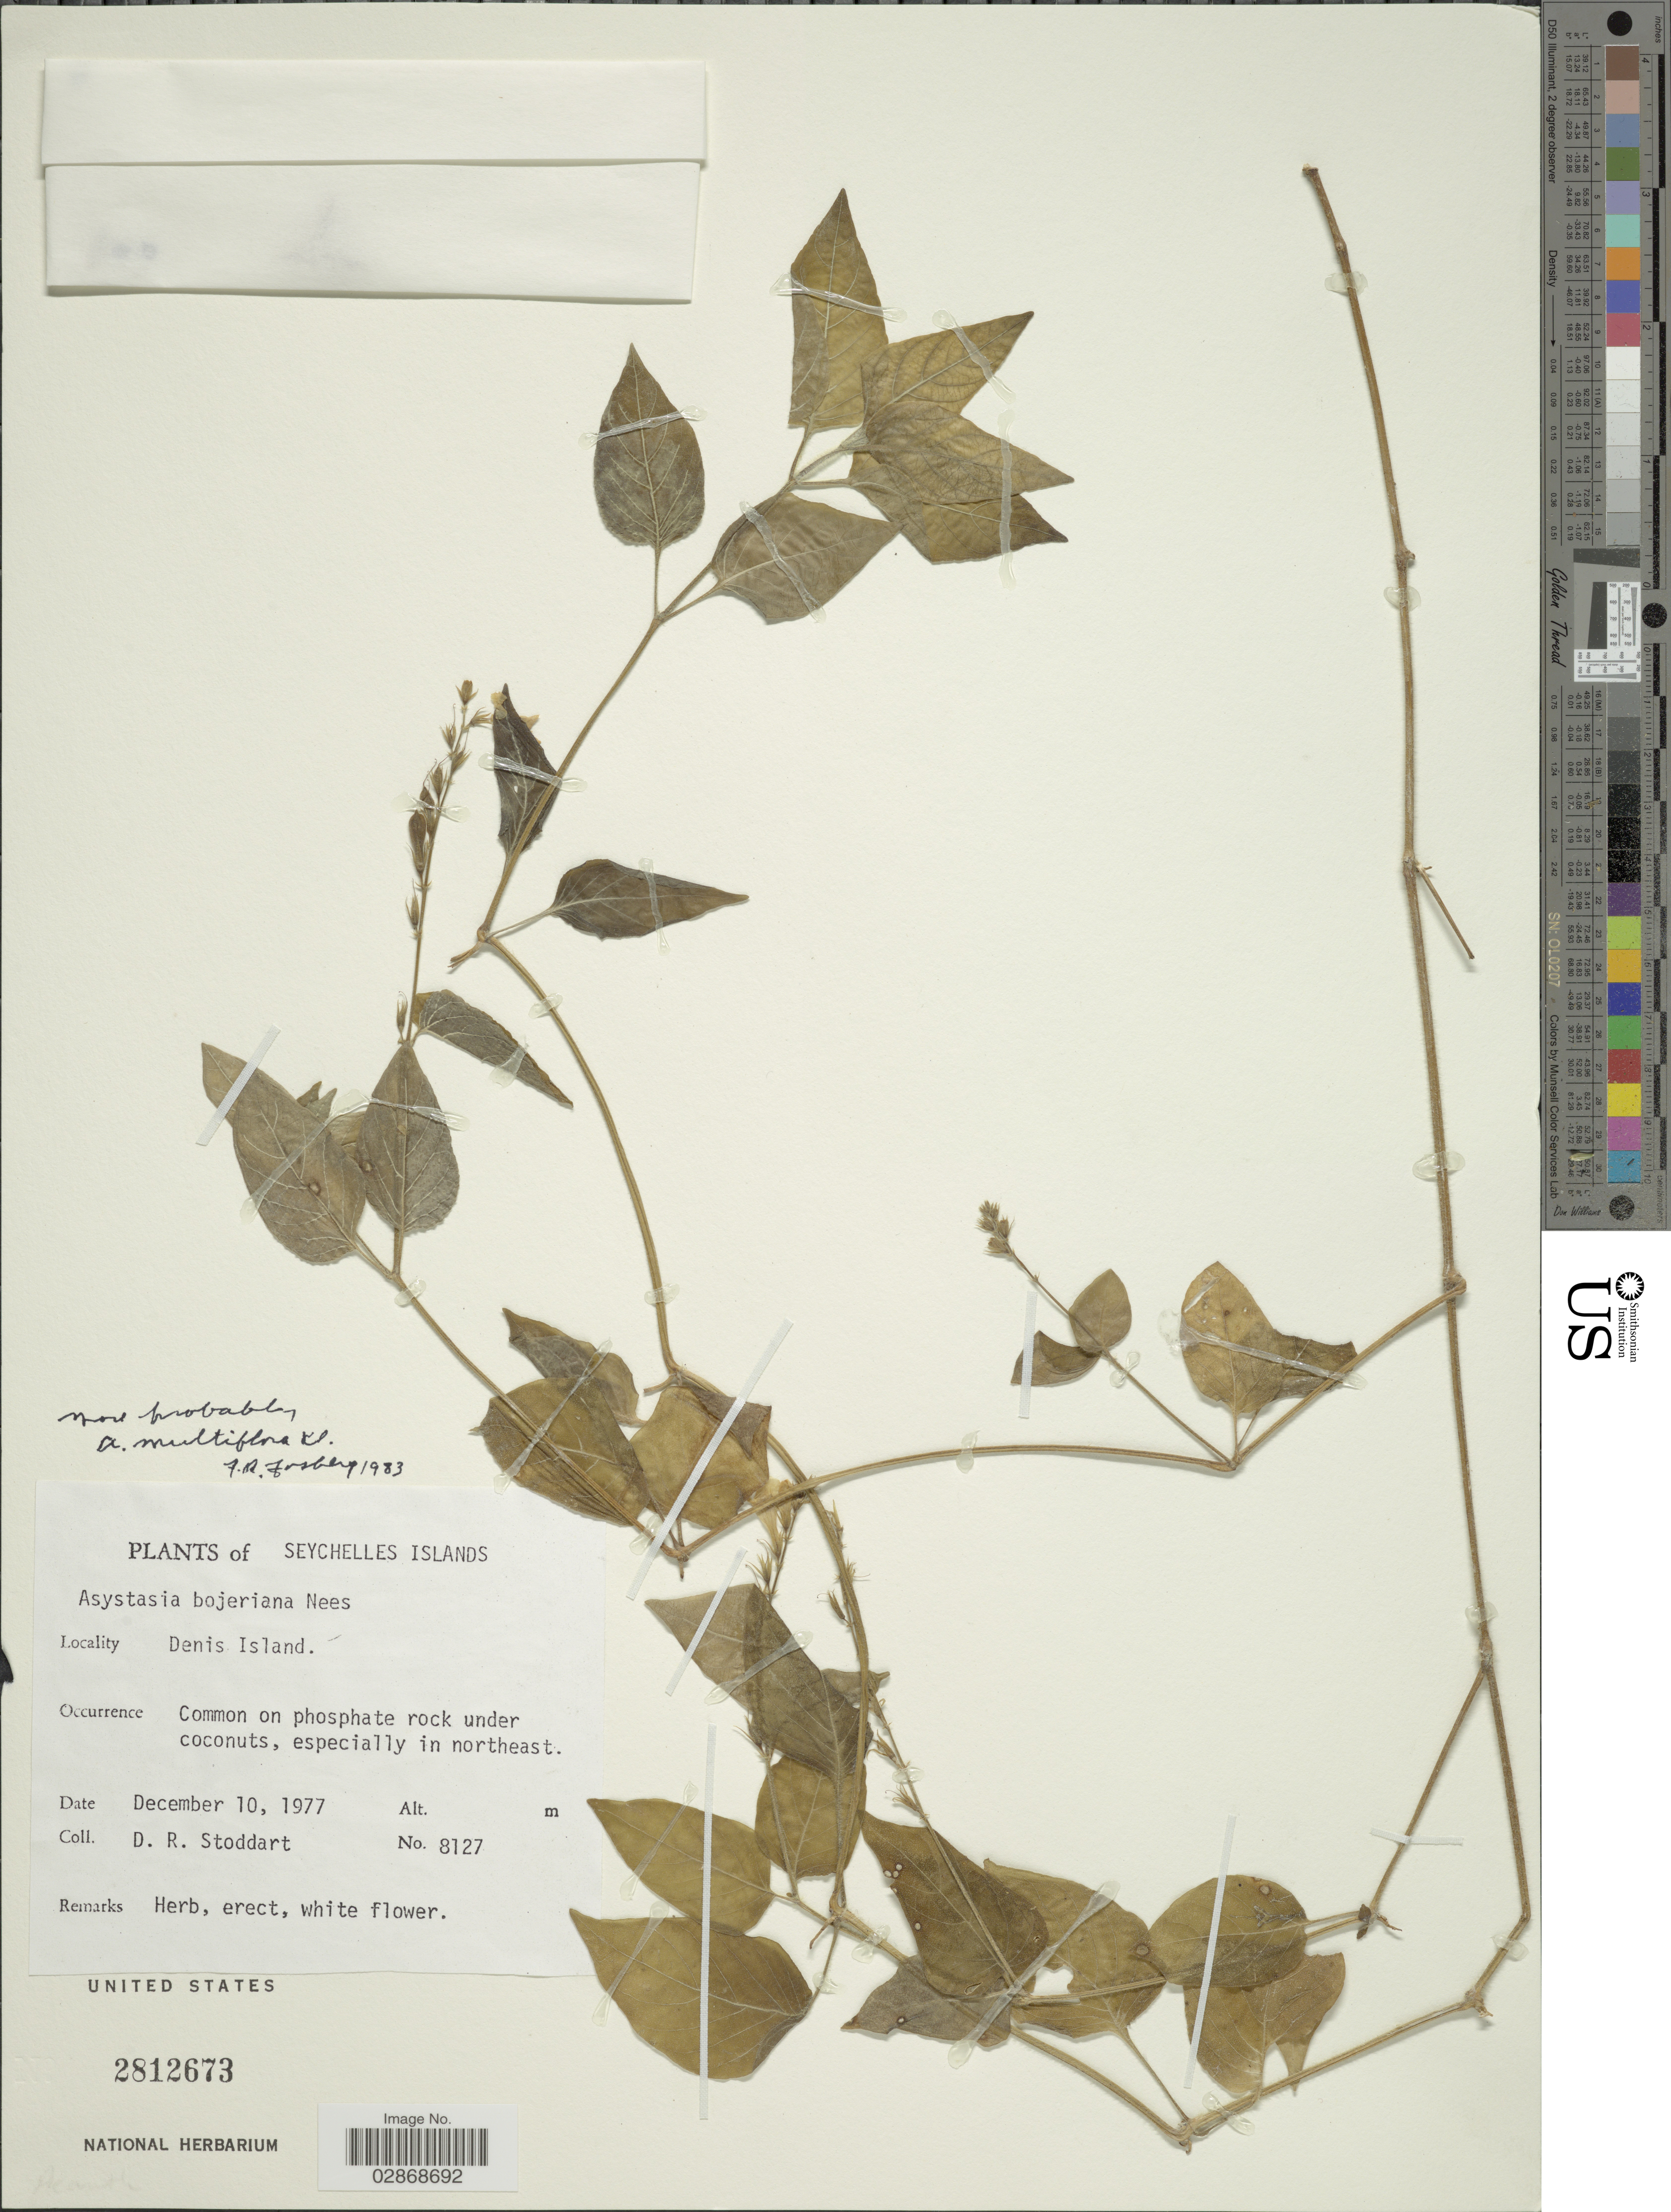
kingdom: Plantae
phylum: Tracheophyta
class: Magnoliopsida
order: Lamiales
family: Acanthaceae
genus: Asystasia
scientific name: Asystasia multiflora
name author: Klotzsch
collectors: D. R. Stoddart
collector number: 8127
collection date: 1977-12-10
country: Seychelles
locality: Denis Island.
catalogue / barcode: US 2812673